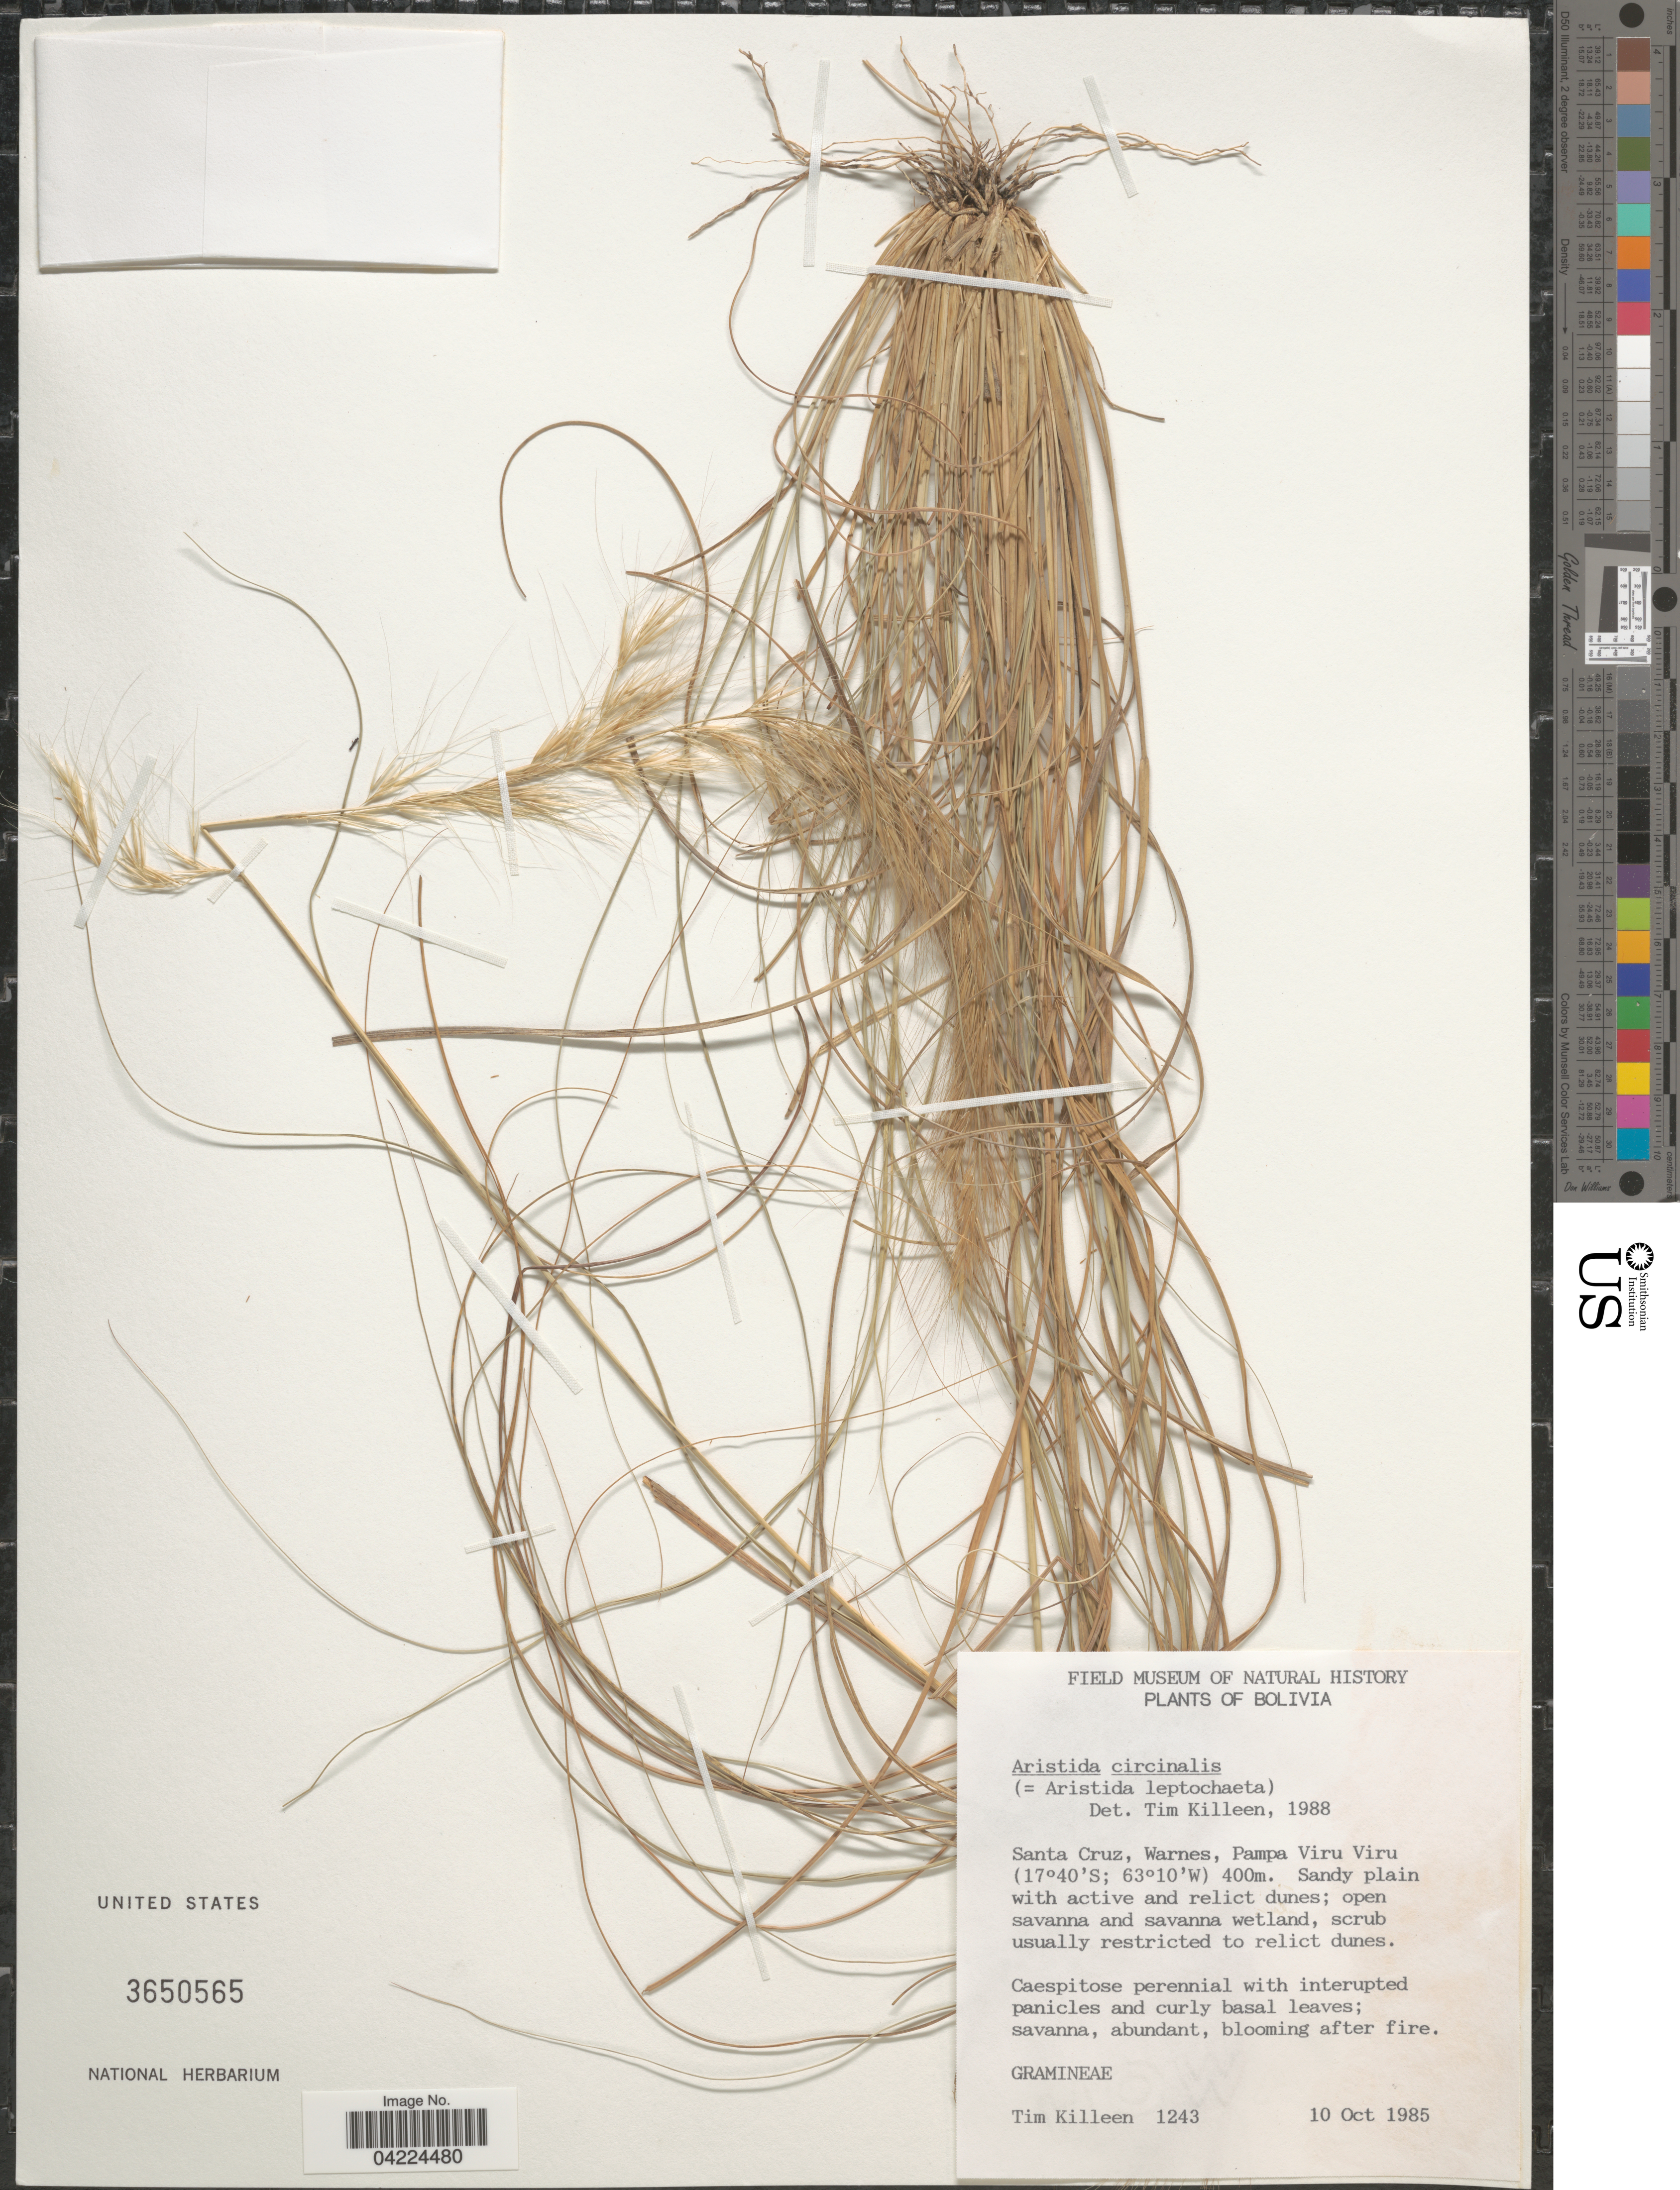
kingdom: Plantae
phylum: Tracheophyta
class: Liliopsida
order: Poales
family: Poaceae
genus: Aristida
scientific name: Aristida circinalis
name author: Lindm.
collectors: T. J. Killeen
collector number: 1243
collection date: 1985-10-10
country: Bolivia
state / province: Santa Cruz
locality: Warnes, Pampa Viru Viru.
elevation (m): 400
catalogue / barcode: US 3650565